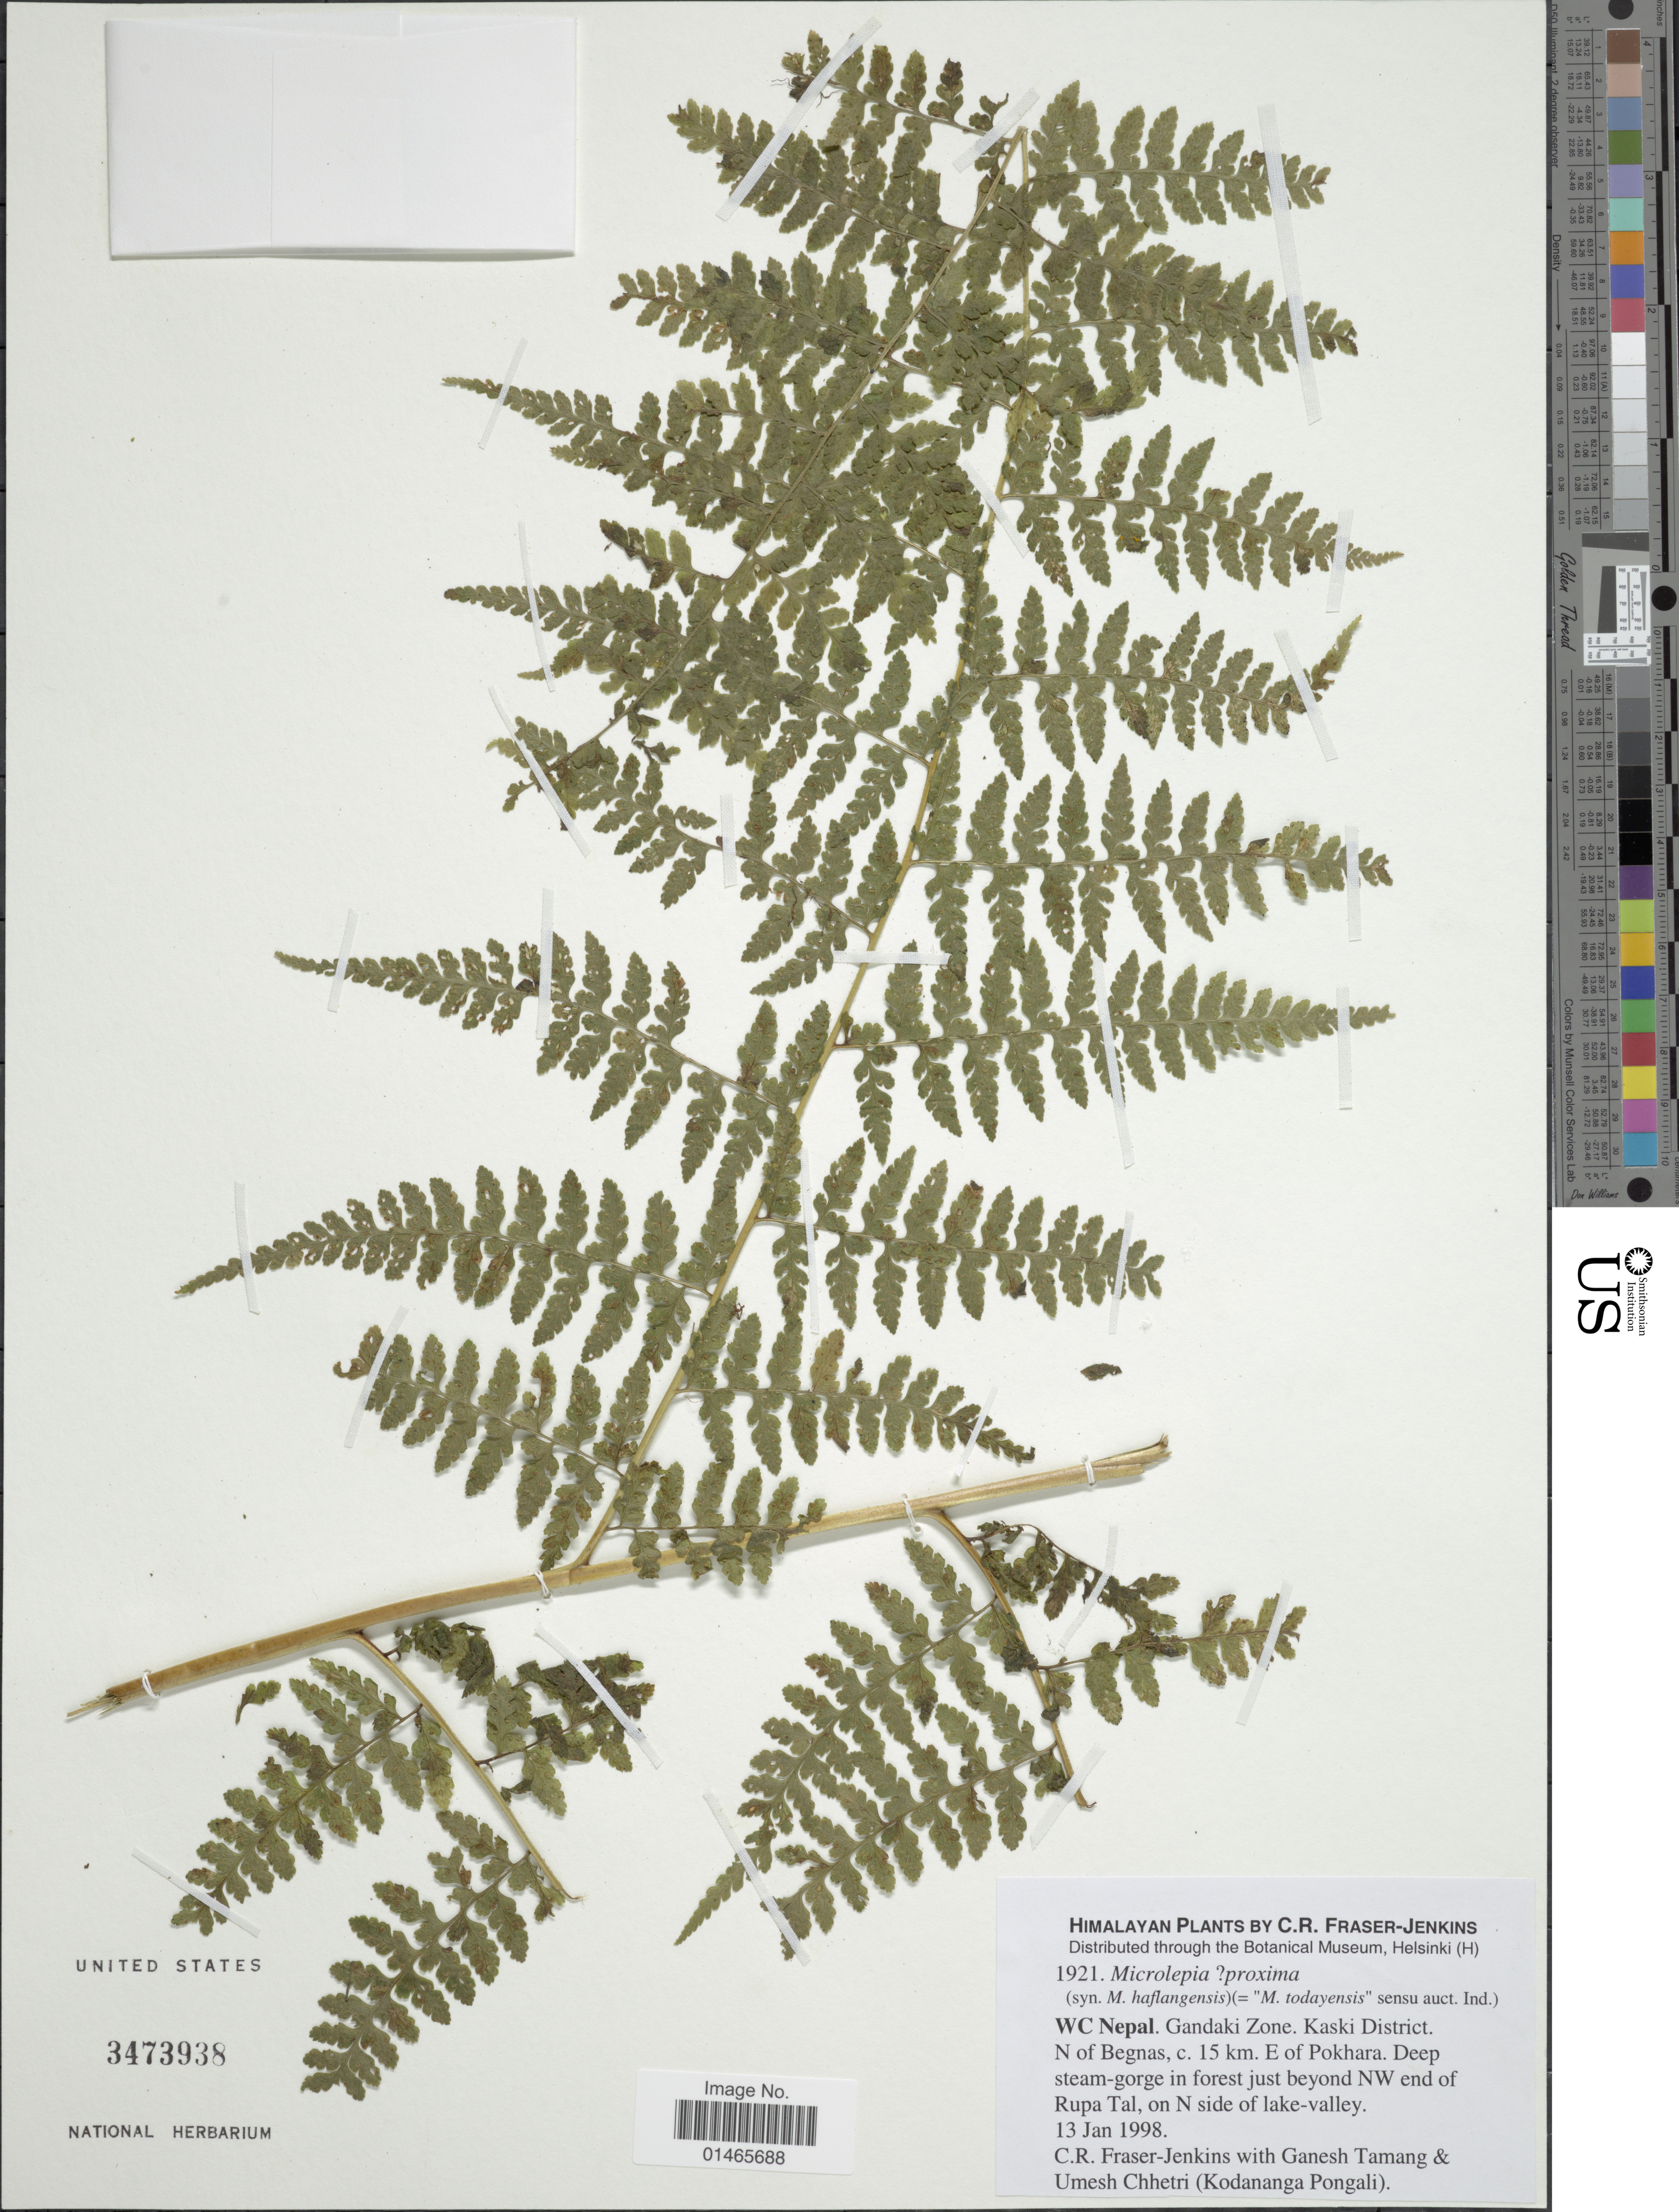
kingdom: Plantae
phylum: Tracheophyta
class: Polypodiopsida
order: Polypodiales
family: Dennstaedtiaceae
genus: Microlepia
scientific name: Microlepia proxima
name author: (Blume) C. Presl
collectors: C. R. Fraser-Jenkins, G. Tamang & U. Chhetri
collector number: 1921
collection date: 1998-01-13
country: Nepal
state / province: Gandaki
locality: WC Nepal, Gandaki Zone, Kaski District, N. of Begnas, c. 15 km. E of Pokhara, Deep stream-gorge in forest just beyond NW end of Rupa Tal, on N side of lake-valley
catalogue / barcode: US 3473938